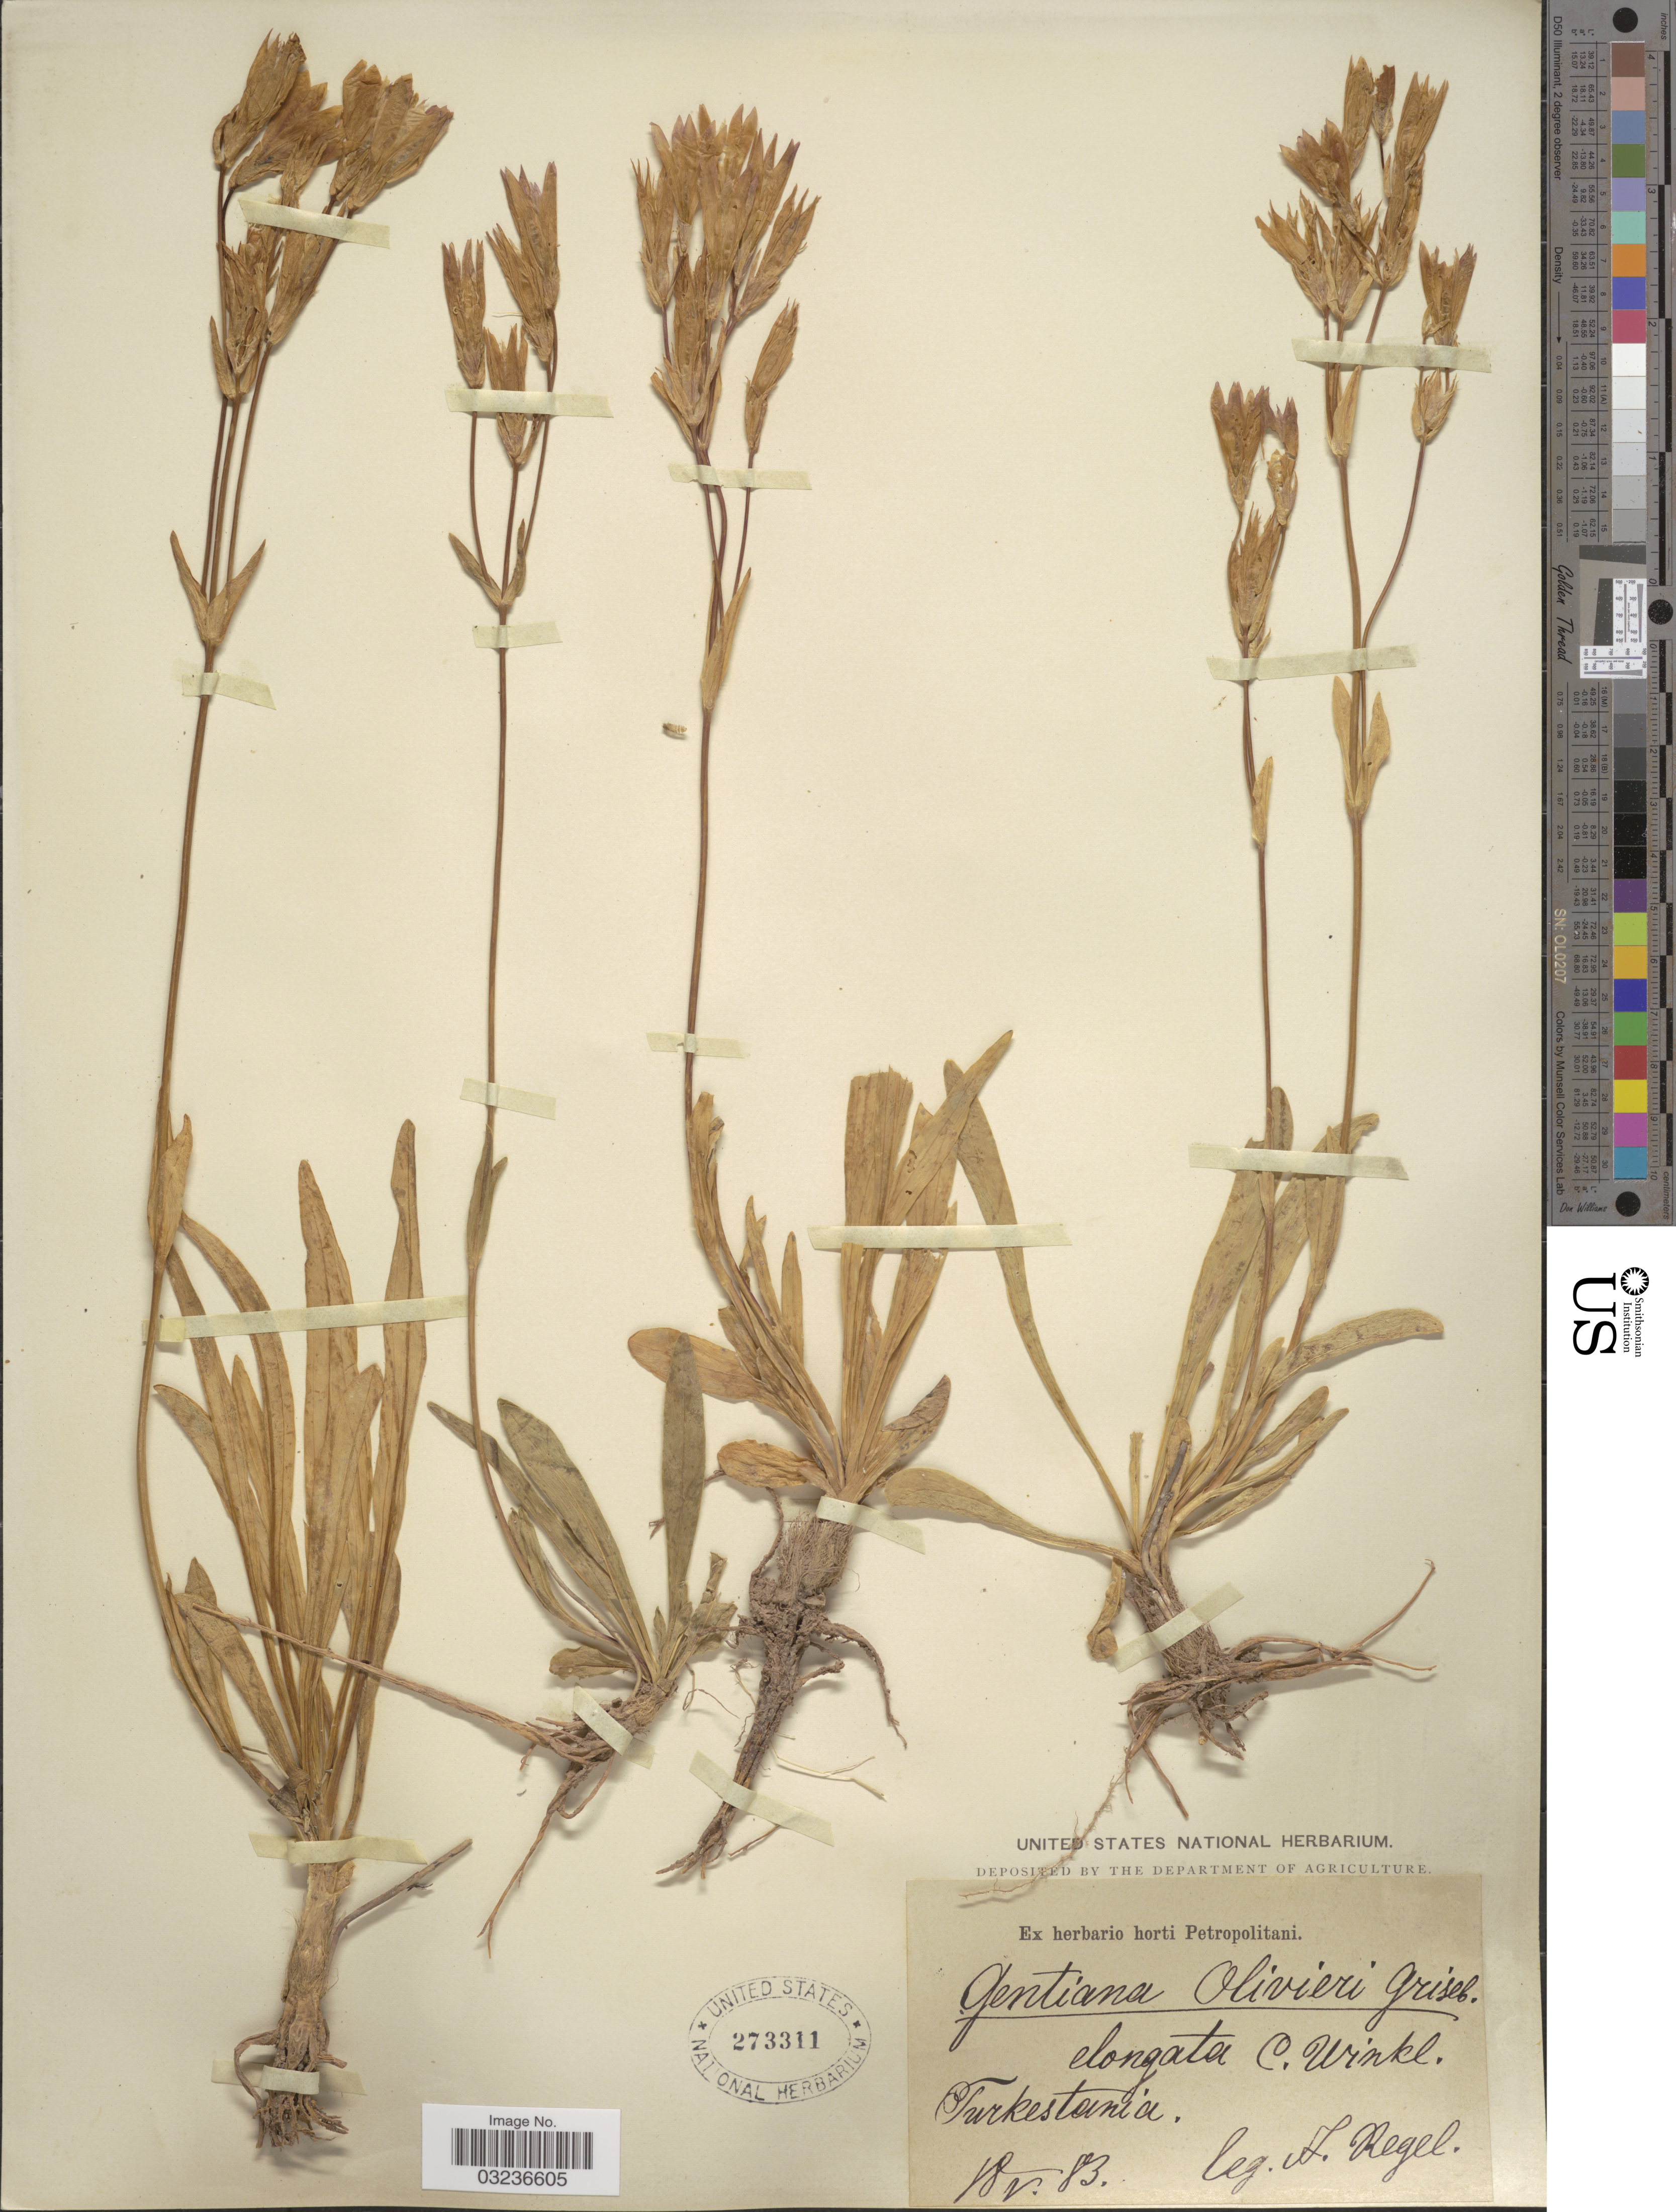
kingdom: Plantae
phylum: Tracheophyta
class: Magnoliopsida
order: Gentianales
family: Gentianaceae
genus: Gentiana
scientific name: Gentiana decumbens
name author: L. f.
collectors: A. Regel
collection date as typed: Transcribed d/m/y: 18/5/83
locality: Turkestania.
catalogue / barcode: US 273311